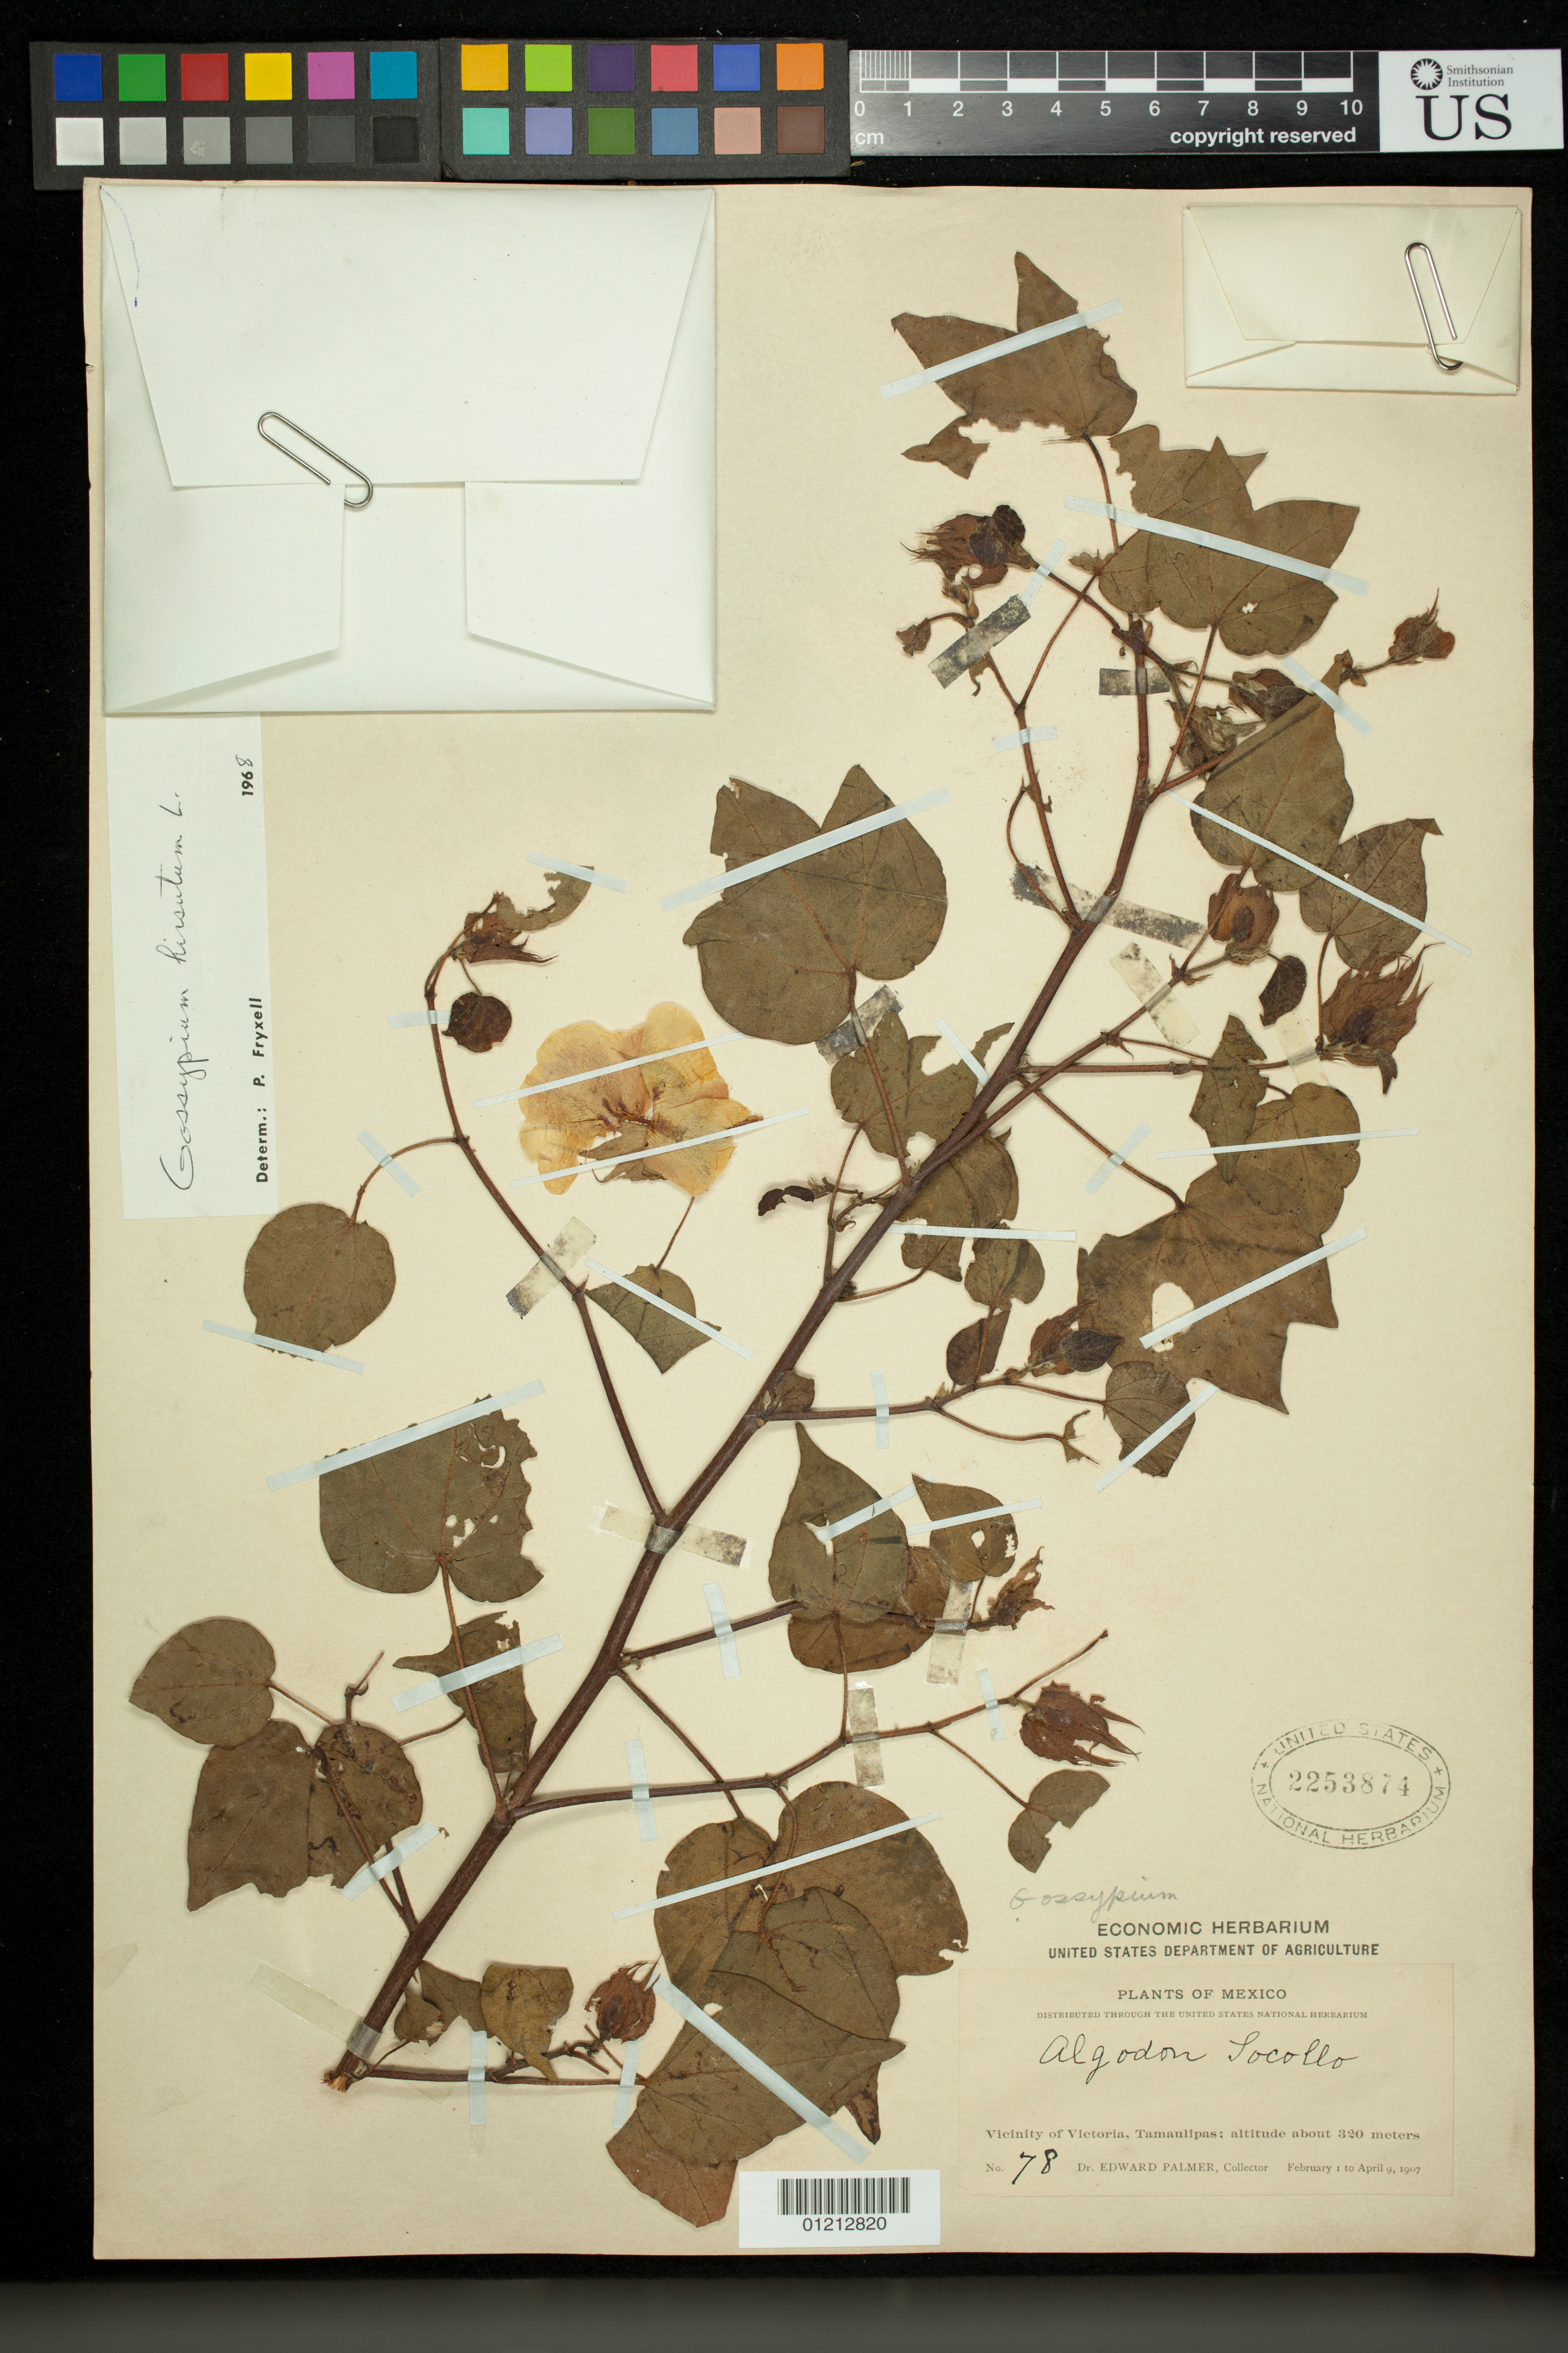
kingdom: Plantae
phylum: Tracheophyta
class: Magnoliopsida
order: Malvales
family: Malvaceae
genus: Gossypium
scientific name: Gossypium hirsutum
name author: L.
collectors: E. Palmer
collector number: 78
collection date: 1907-02-01/1907-04-09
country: Mexico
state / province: Tamaulipas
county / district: Victoria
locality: Vicinity of Victoria.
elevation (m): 320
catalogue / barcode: US 2253874